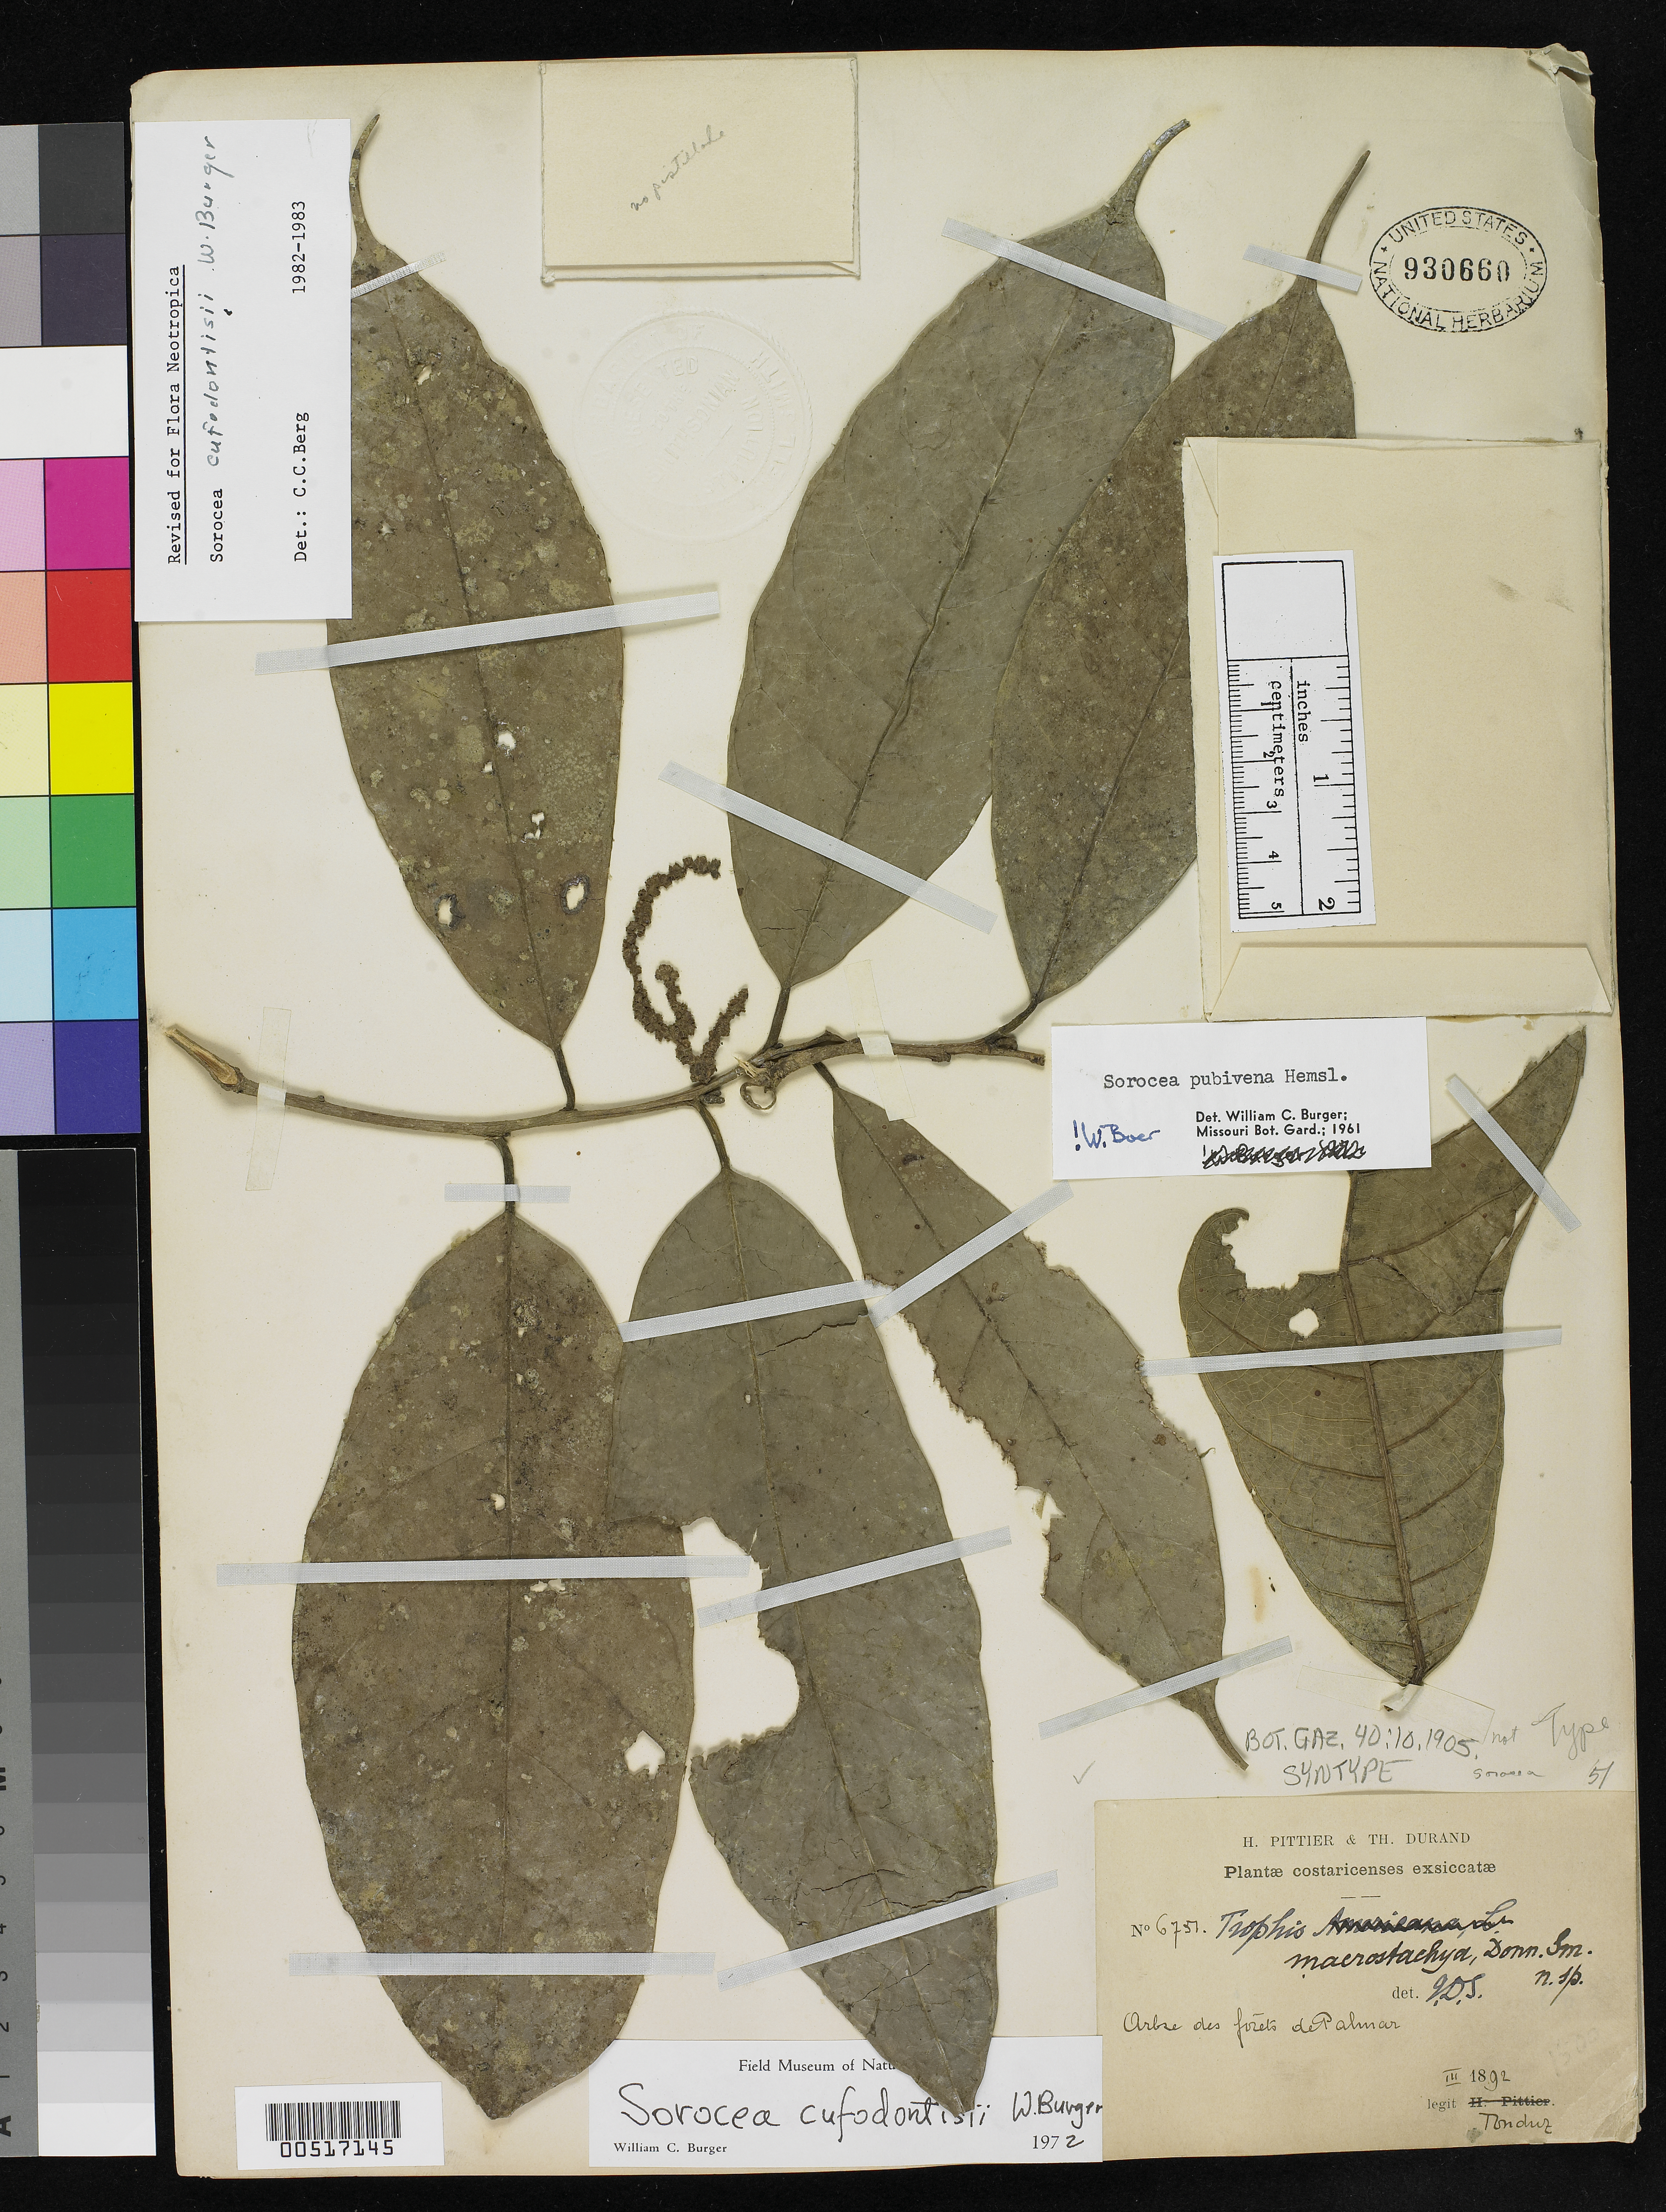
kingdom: Plantae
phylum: Tracheophyta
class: Magnoliopsida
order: Rosales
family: Moraceae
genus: Trophis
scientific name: Trophis macrostachya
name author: Donn. Sm.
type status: Syntype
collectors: A. Tonduz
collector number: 6751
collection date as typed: Mar 1892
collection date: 1892-03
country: Costa Rica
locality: Forets de Palmar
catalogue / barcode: US 930660